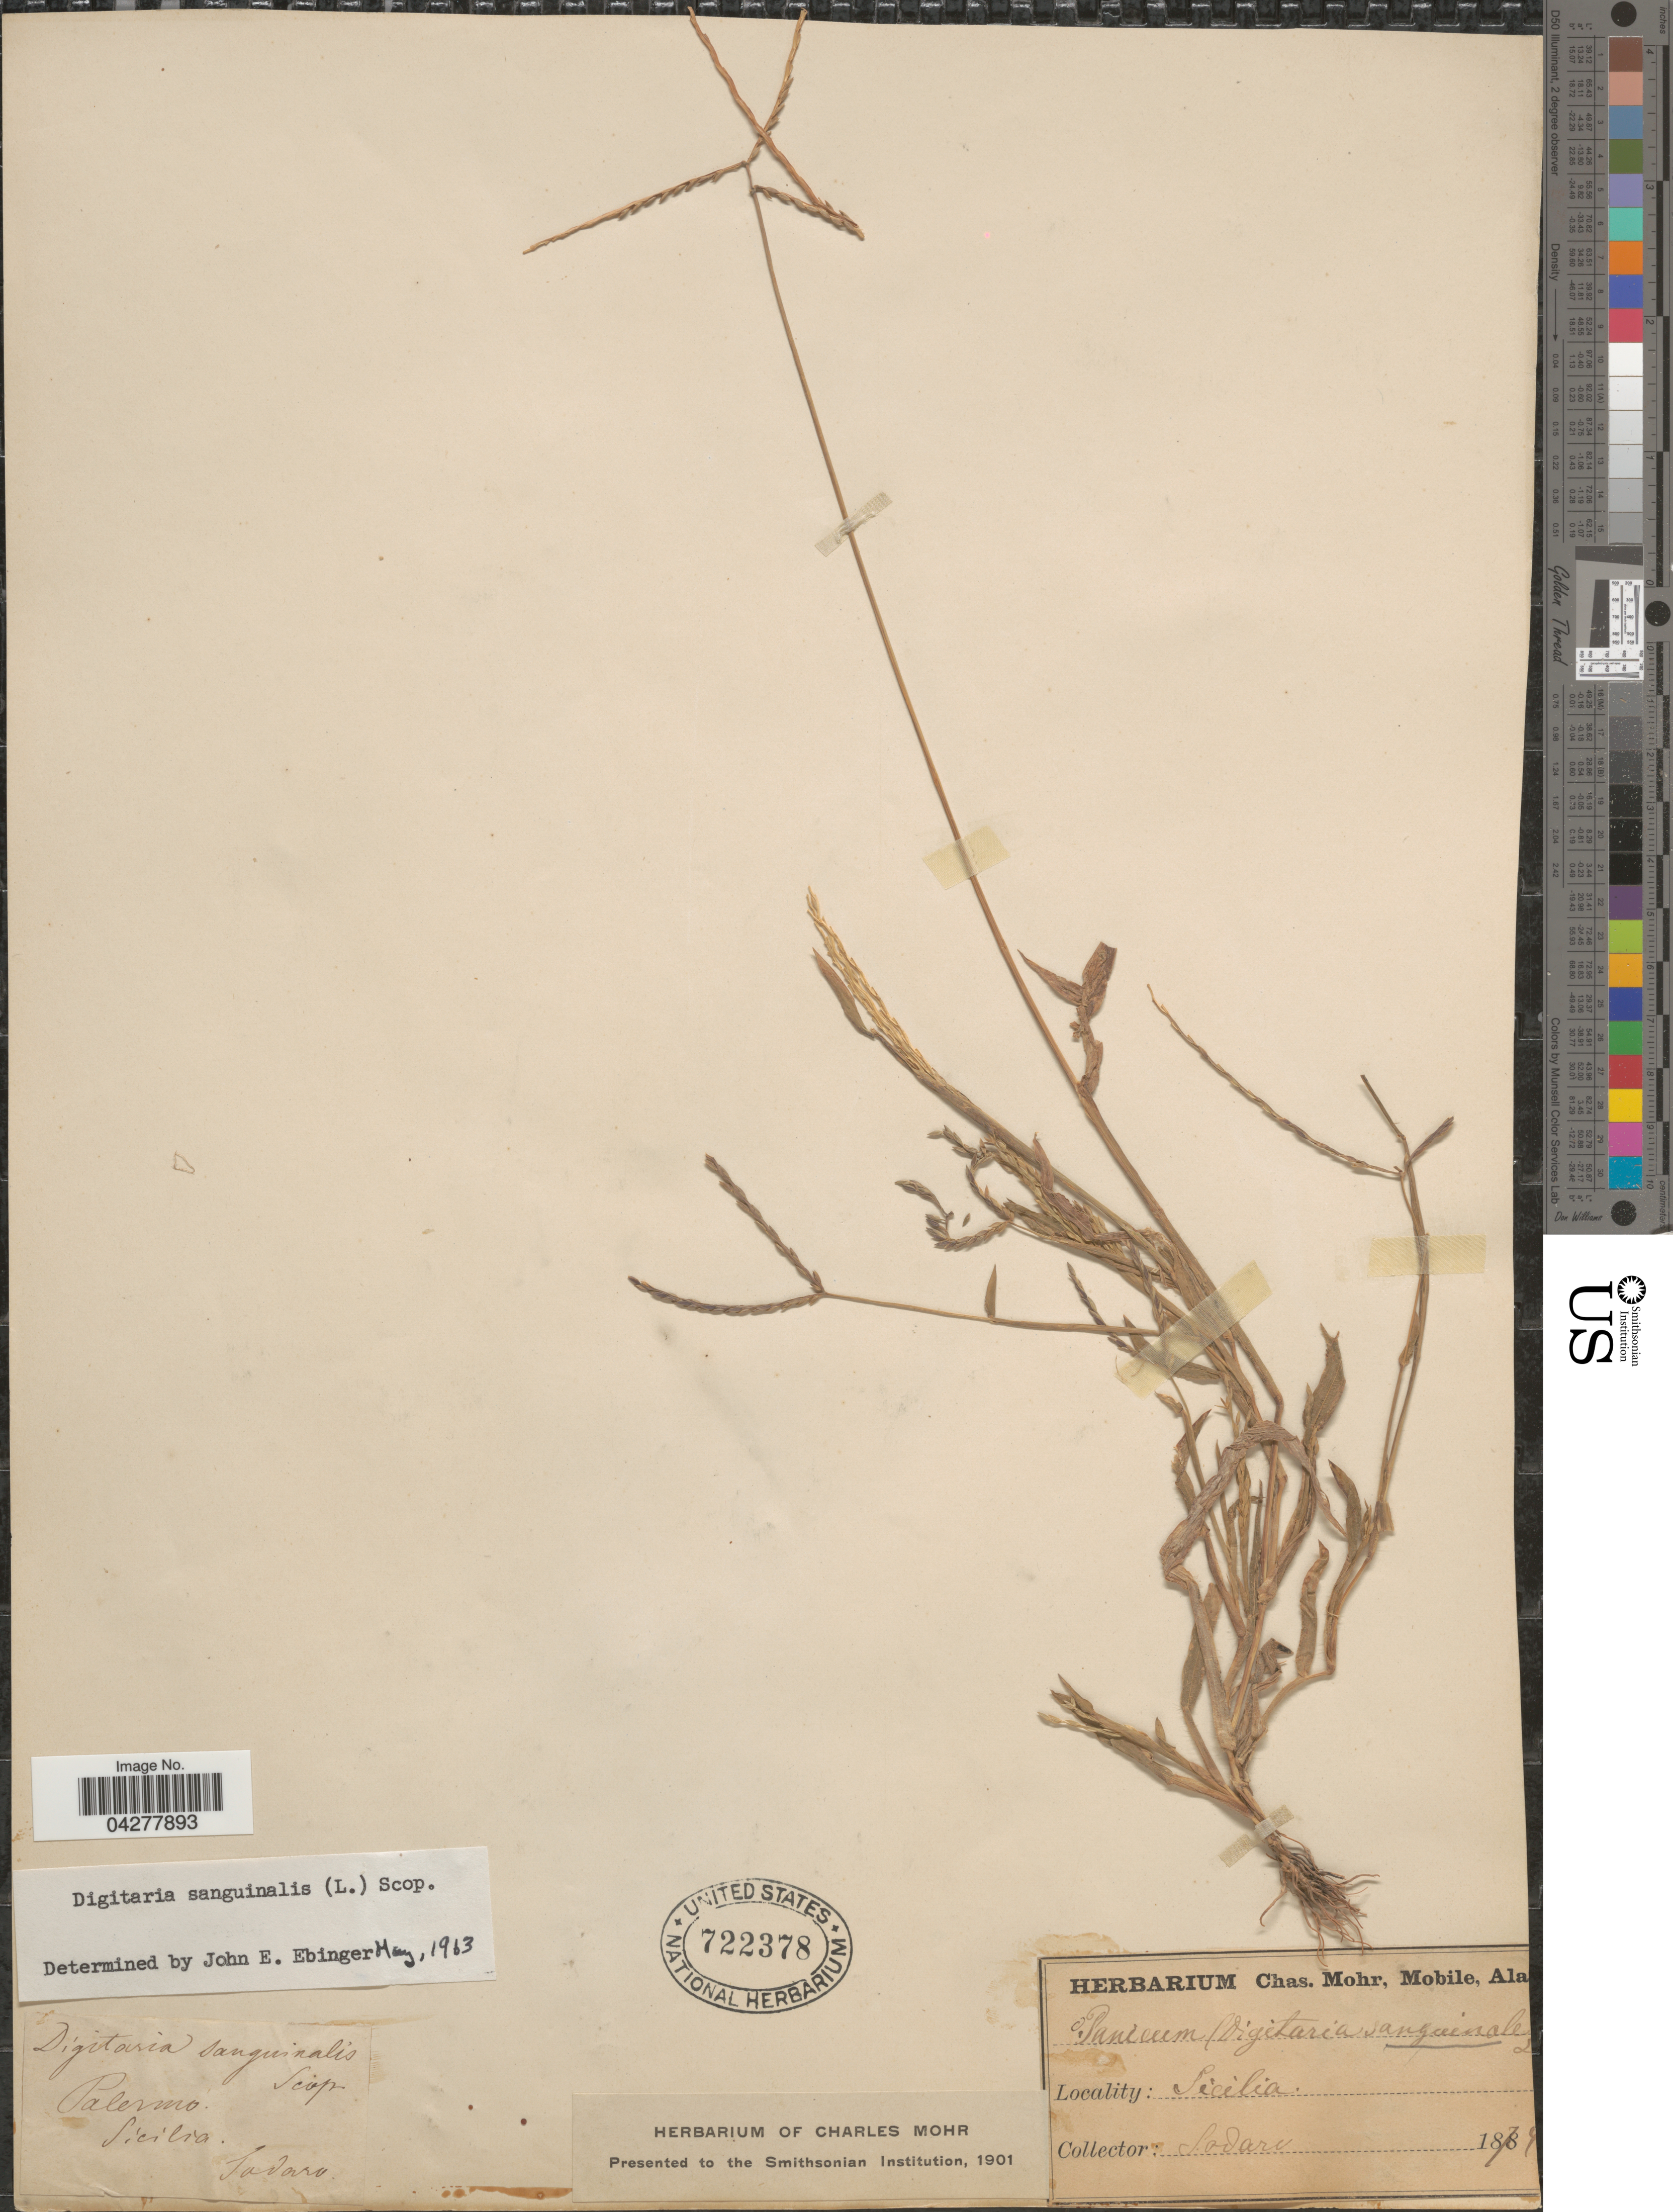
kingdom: Plantae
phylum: Tracheophyta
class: Liliopsida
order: Poales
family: Poaceae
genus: Digitaria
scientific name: Digitaria sanguinalis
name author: (L.) Scop.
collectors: Todaro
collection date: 1879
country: Italy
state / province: Siciliana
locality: Palermo. Sicilia.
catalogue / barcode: US 722378